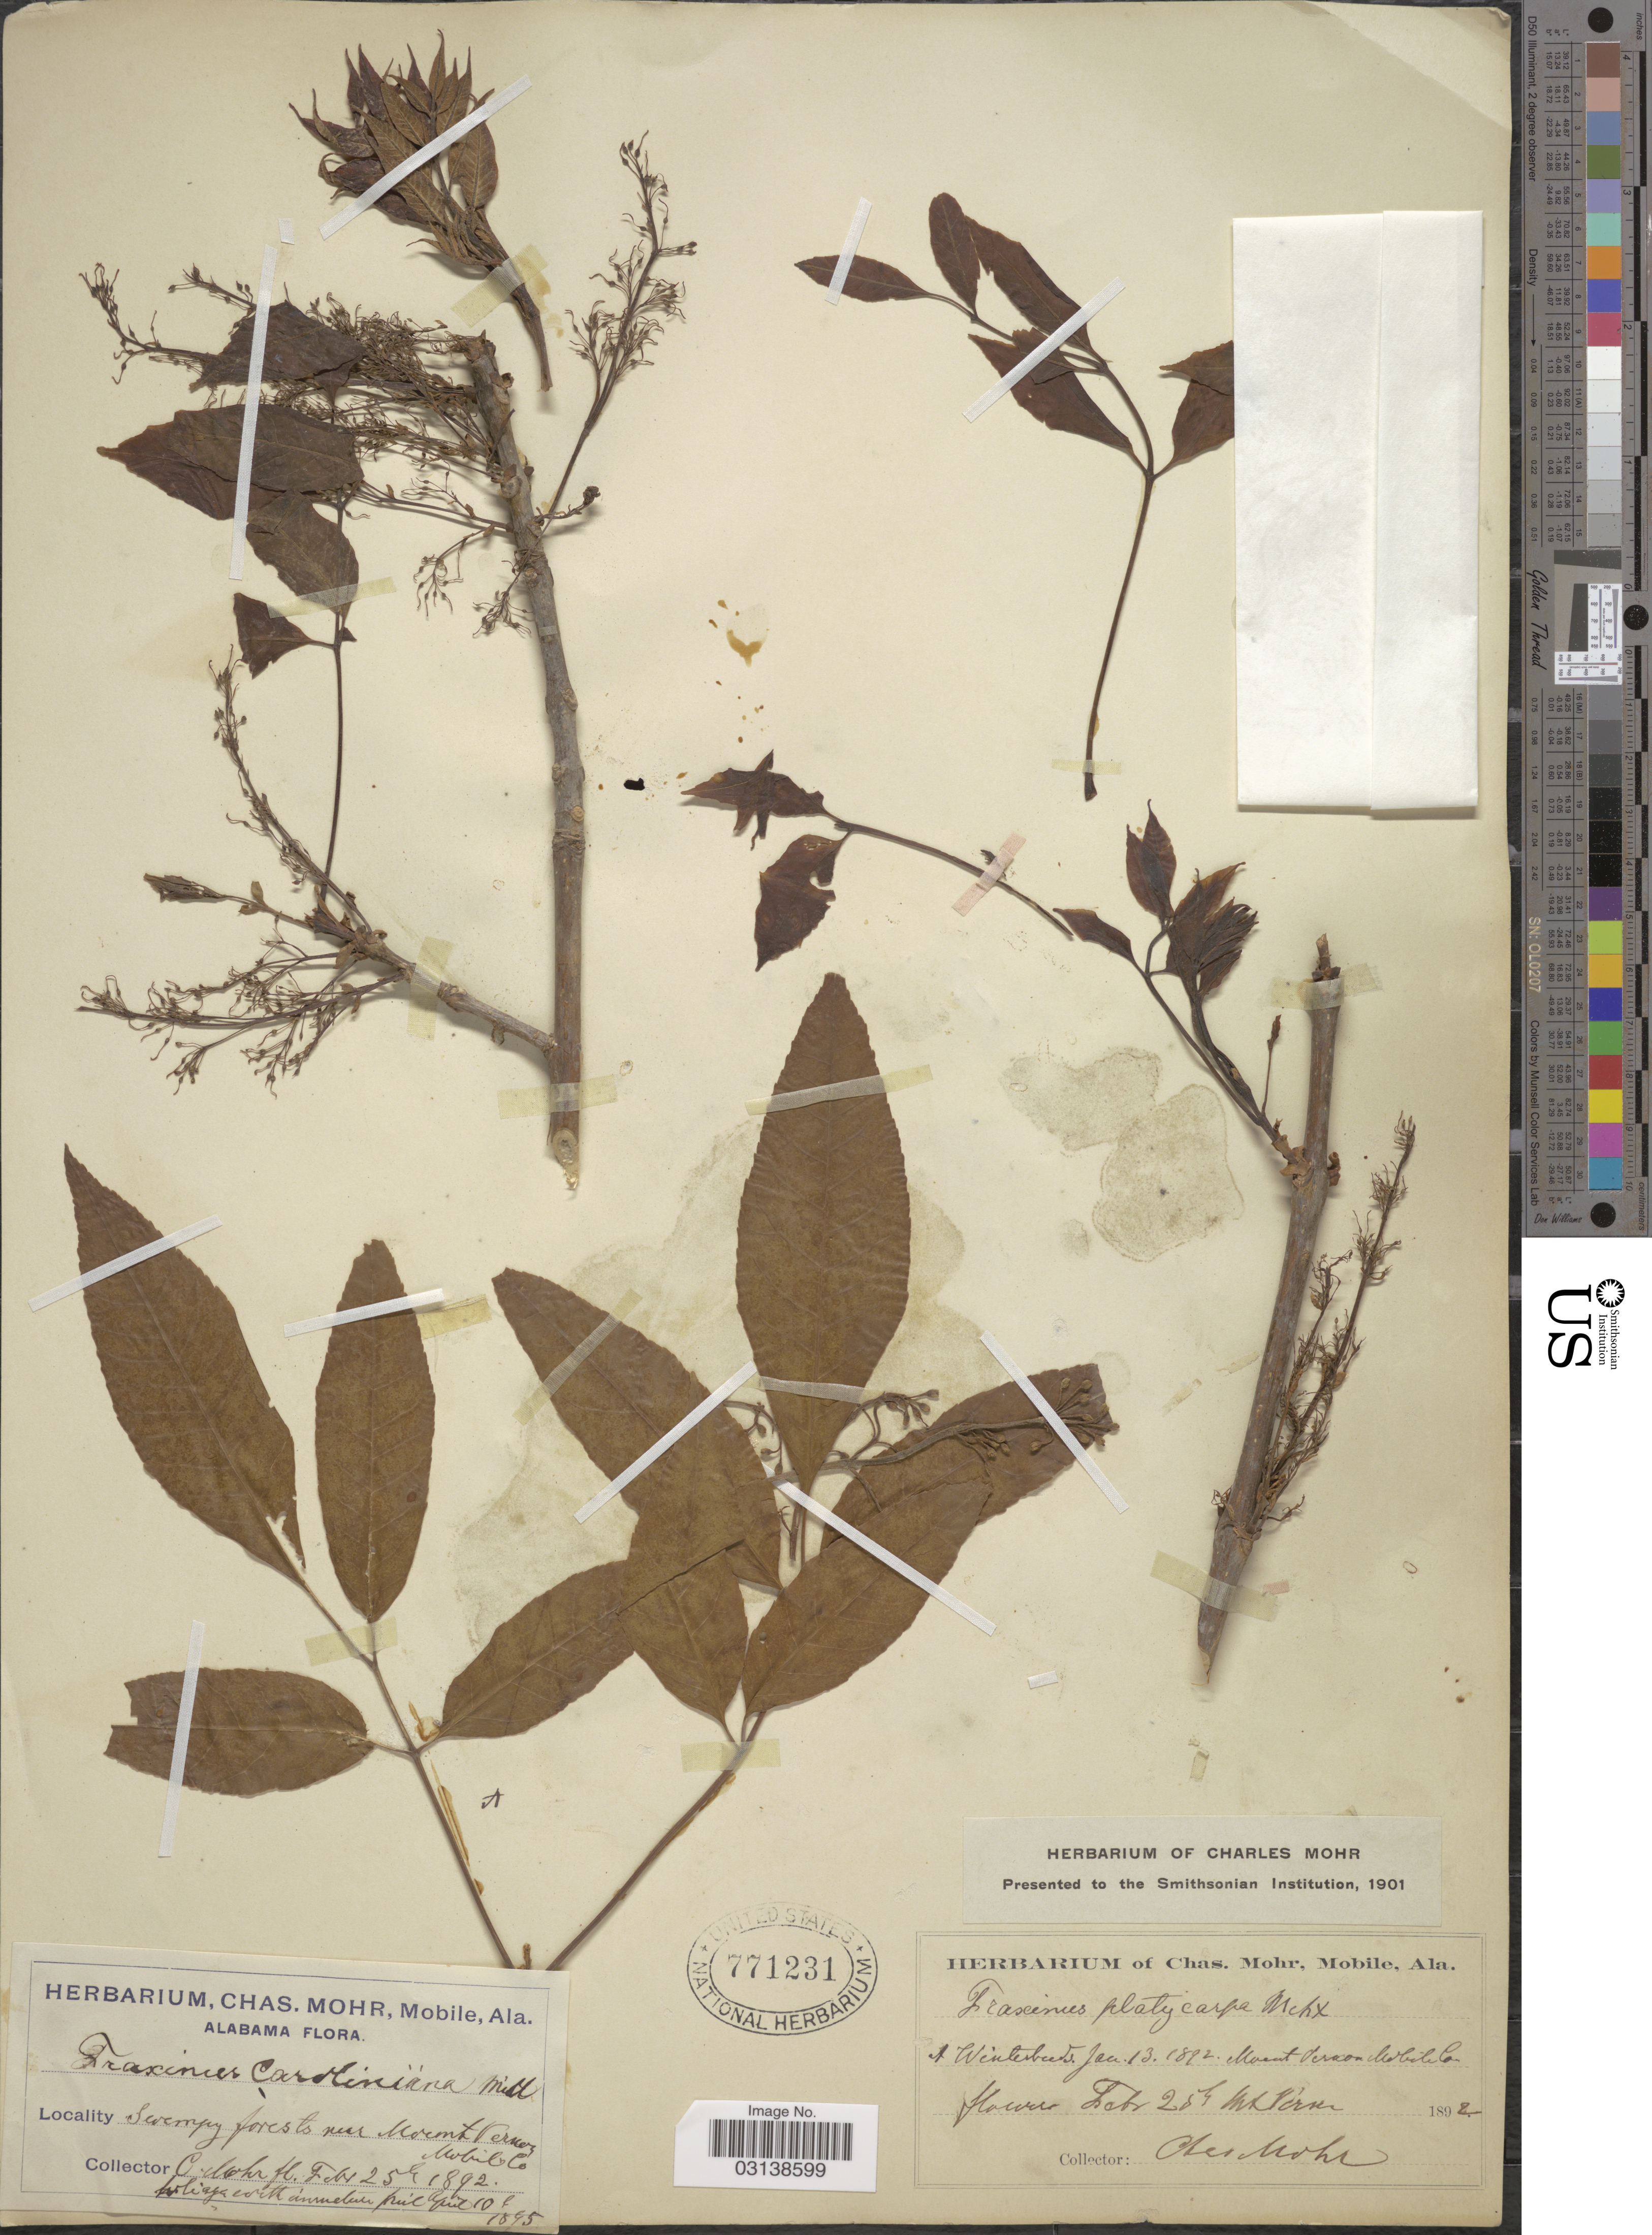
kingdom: Plantae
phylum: Tracheophyta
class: Magnoliopsida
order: Lamiales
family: Oleaceae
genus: Fraxinus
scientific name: Fraxinus caroliniana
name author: Mill.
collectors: Mohr, C. T. (herbarium)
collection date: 1892-01-13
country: United States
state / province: Alabama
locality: Swampy forests near Mount Vernon. Mobile Co.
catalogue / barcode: US 771231